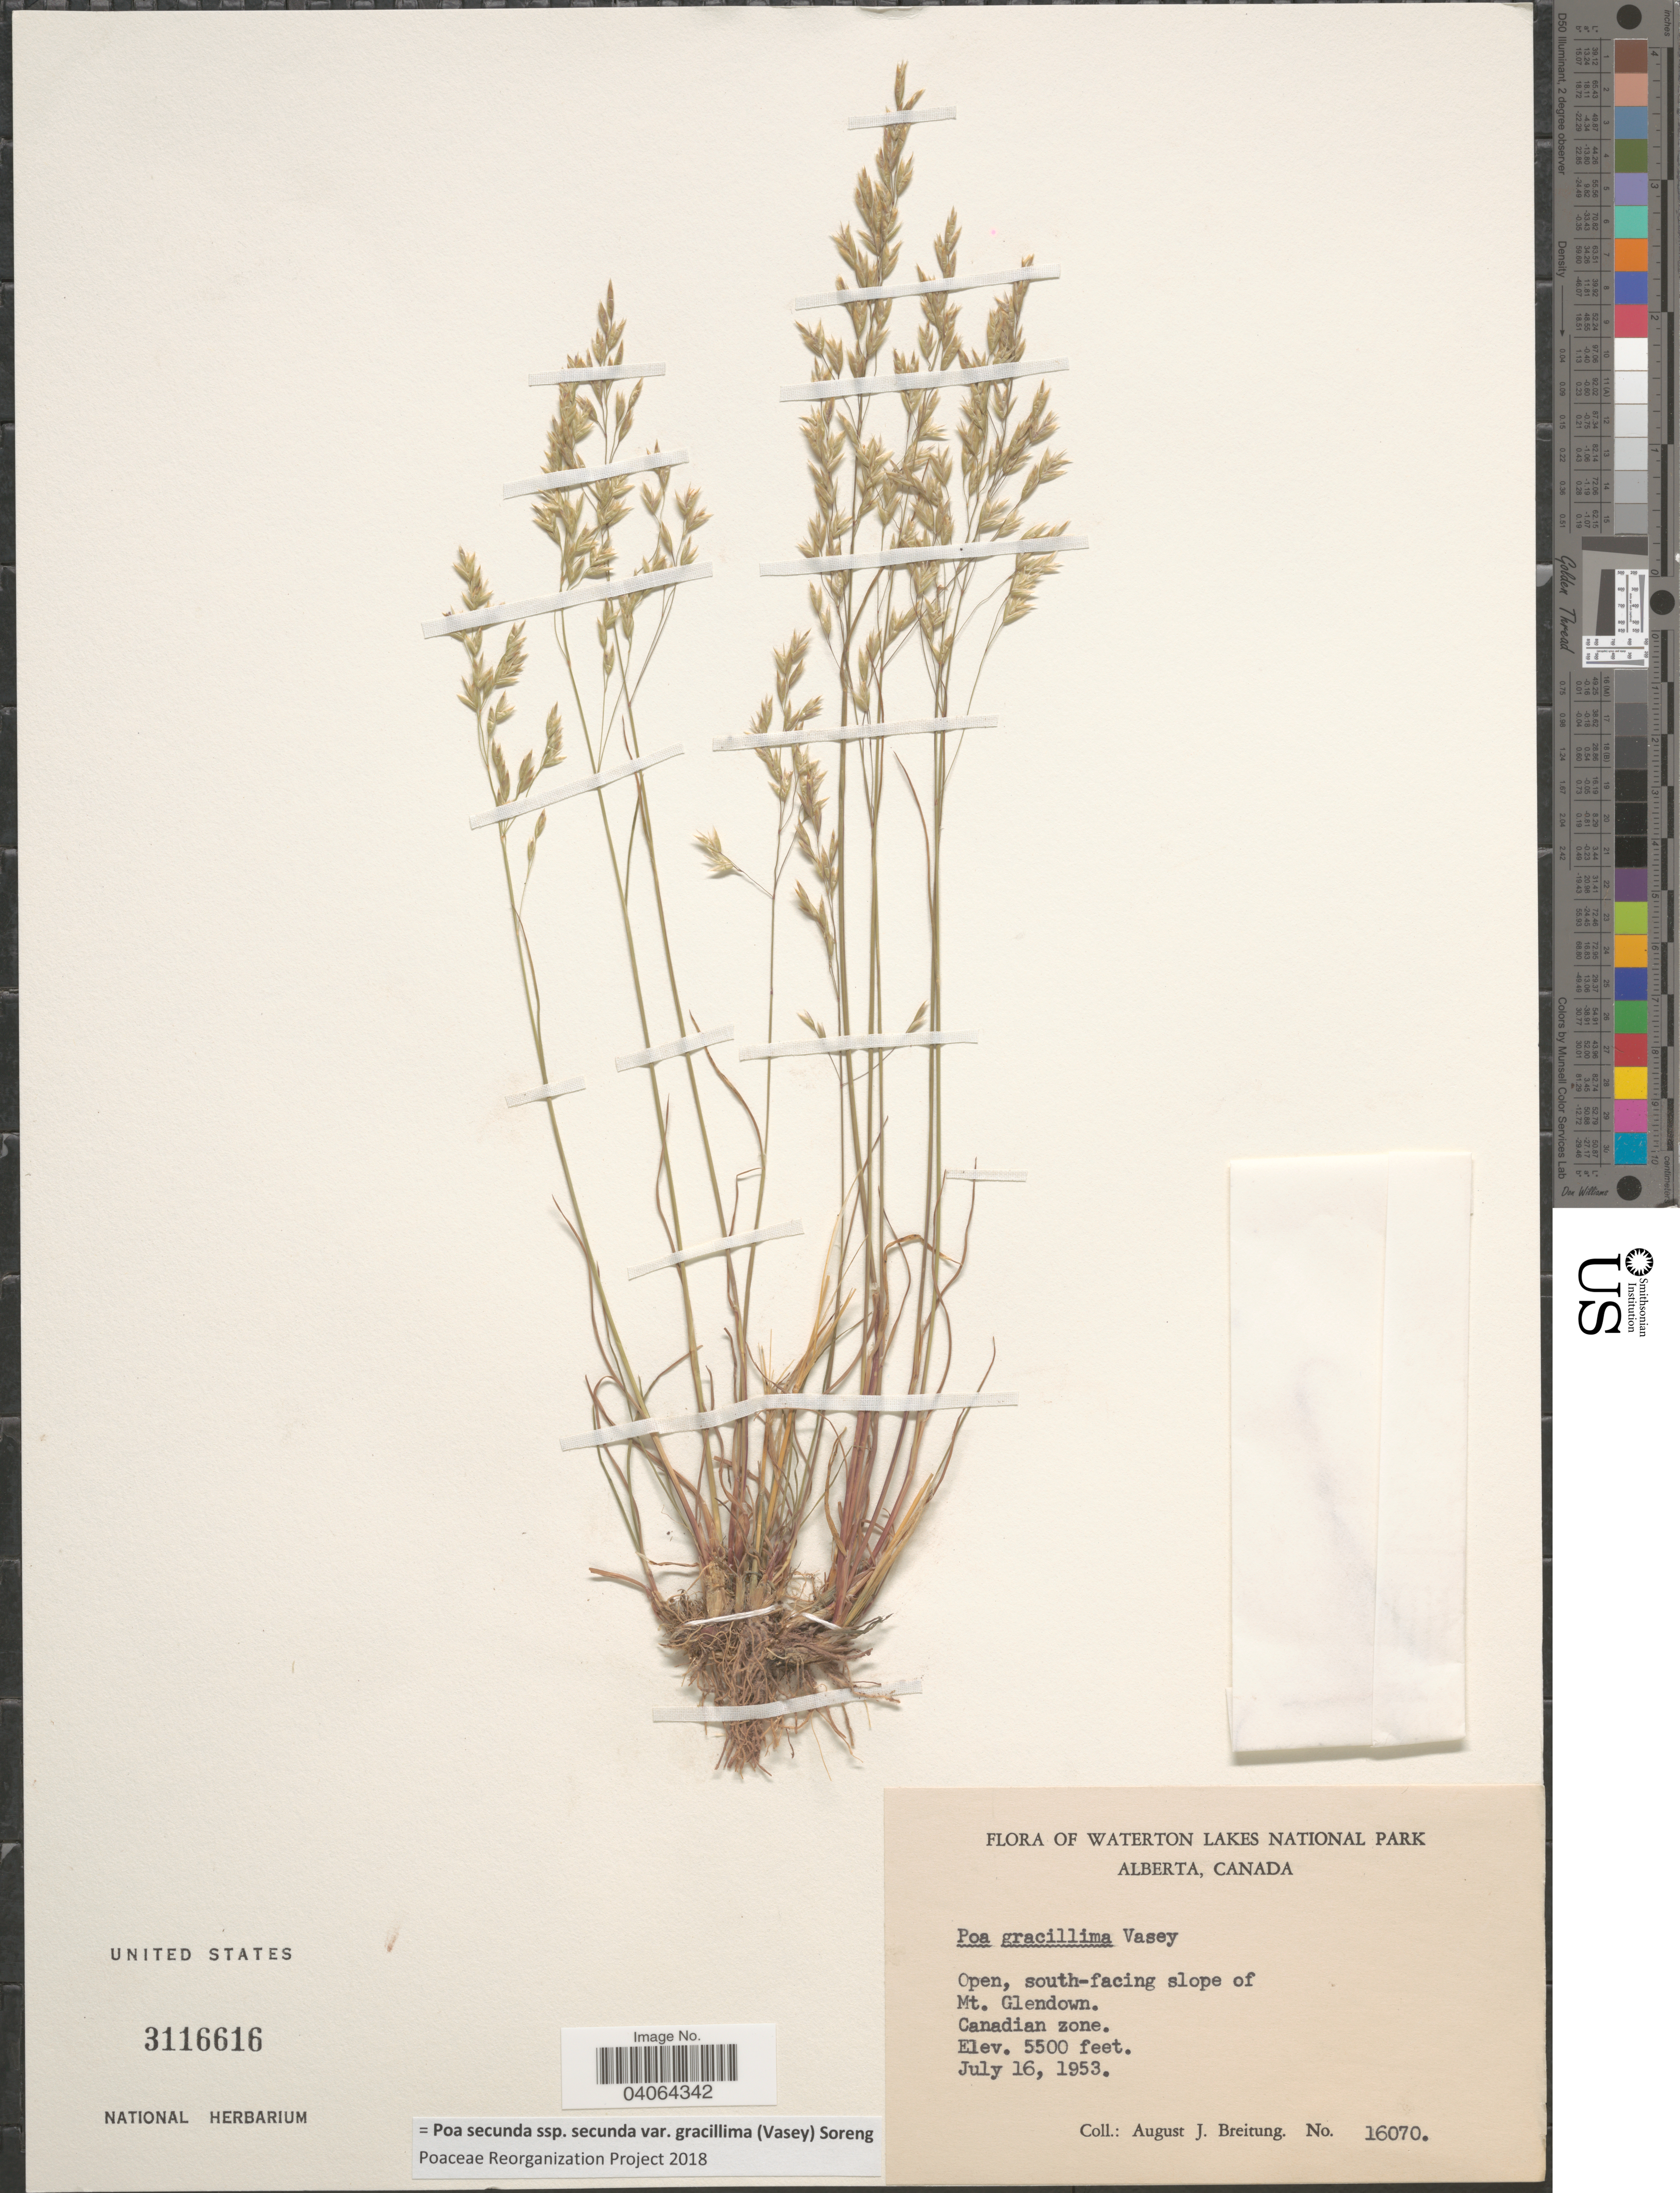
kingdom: Plantae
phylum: Tracheophyta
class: Liliopsida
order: Poales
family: Poaceae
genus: Poa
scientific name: Poa secunda subsp. secunda var. gracillima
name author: (Vasey) Soreng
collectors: A. Breitung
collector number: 16070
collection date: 1953-07-16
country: Canada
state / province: Alberta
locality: Waterton Lakes National Park. Open, south-facing slope of Mt. Glendown. Canadian zone.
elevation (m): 1676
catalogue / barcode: US 3116616